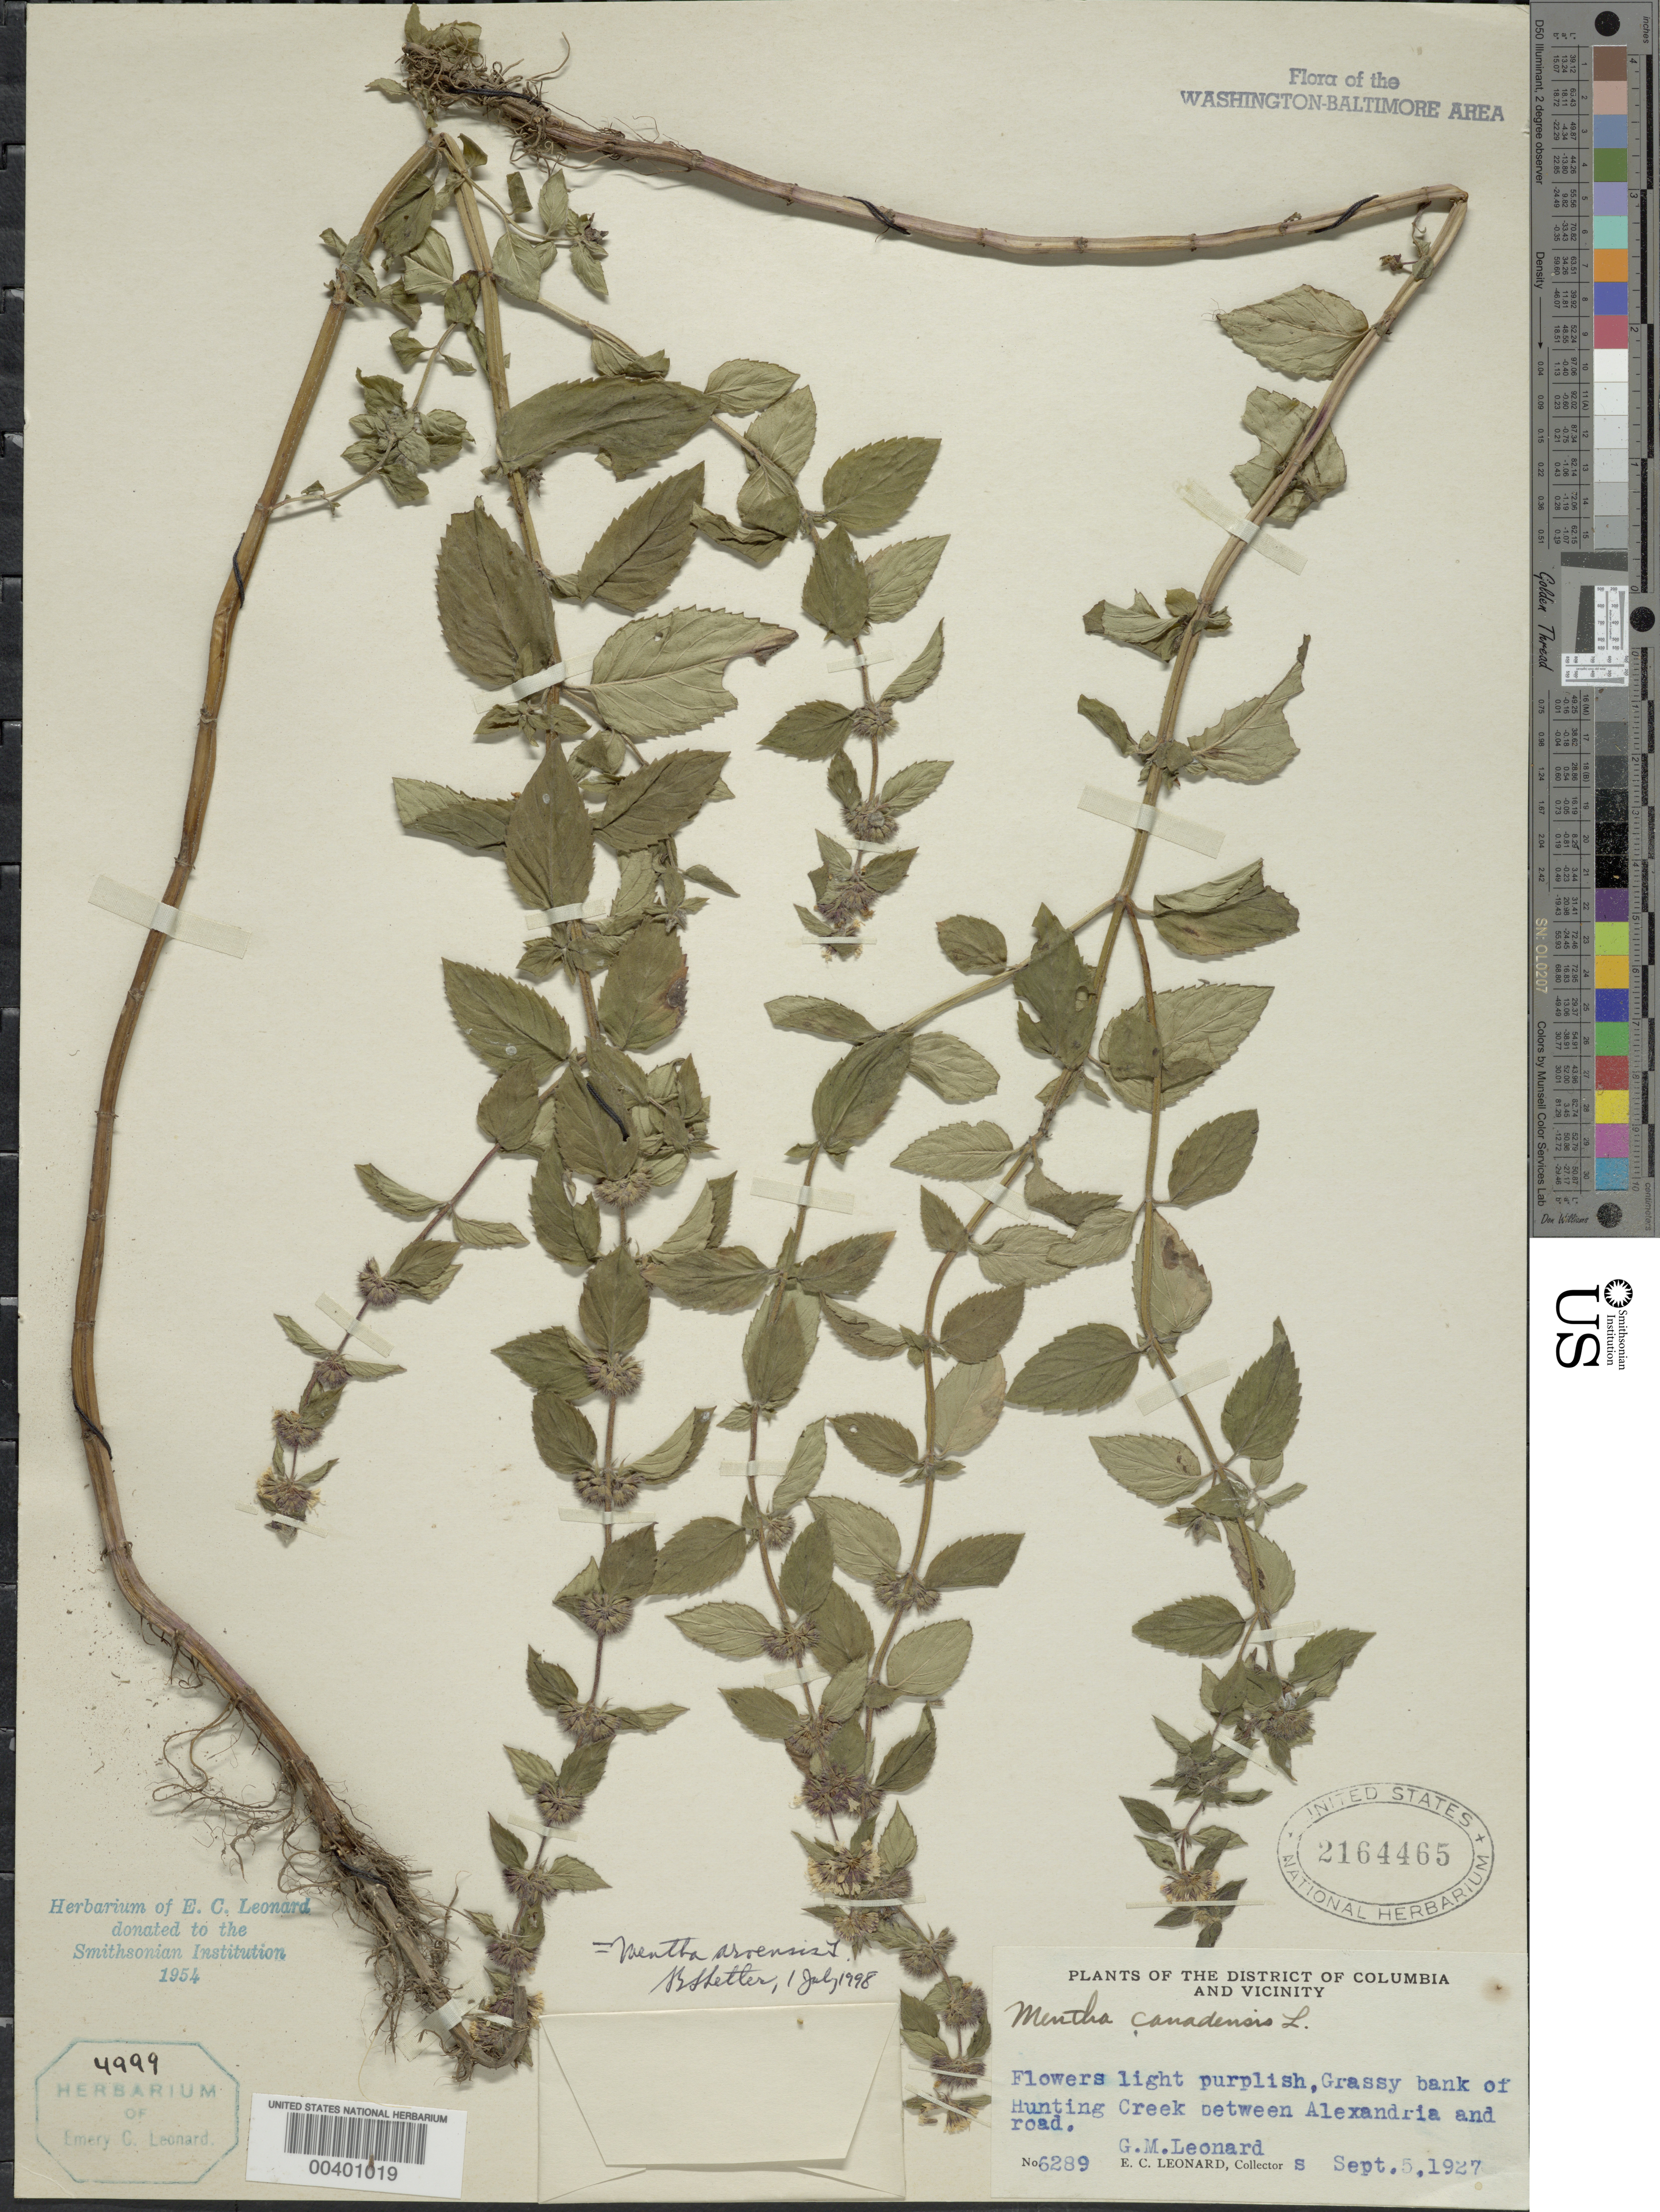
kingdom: Plantae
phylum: Tracheophyta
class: Magnoliopsida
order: Lamiales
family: Lamiaceae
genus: Mentha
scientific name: Mentha arvensis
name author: L.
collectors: E. C. Leonard & G. M. Leonard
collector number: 6289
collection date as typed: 05 Sep 1927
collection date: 1927-09-05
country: United States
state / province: Virginia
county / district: Fairfax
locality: Hunting Creek, between Alexandria and Road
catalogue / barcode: US 2164465